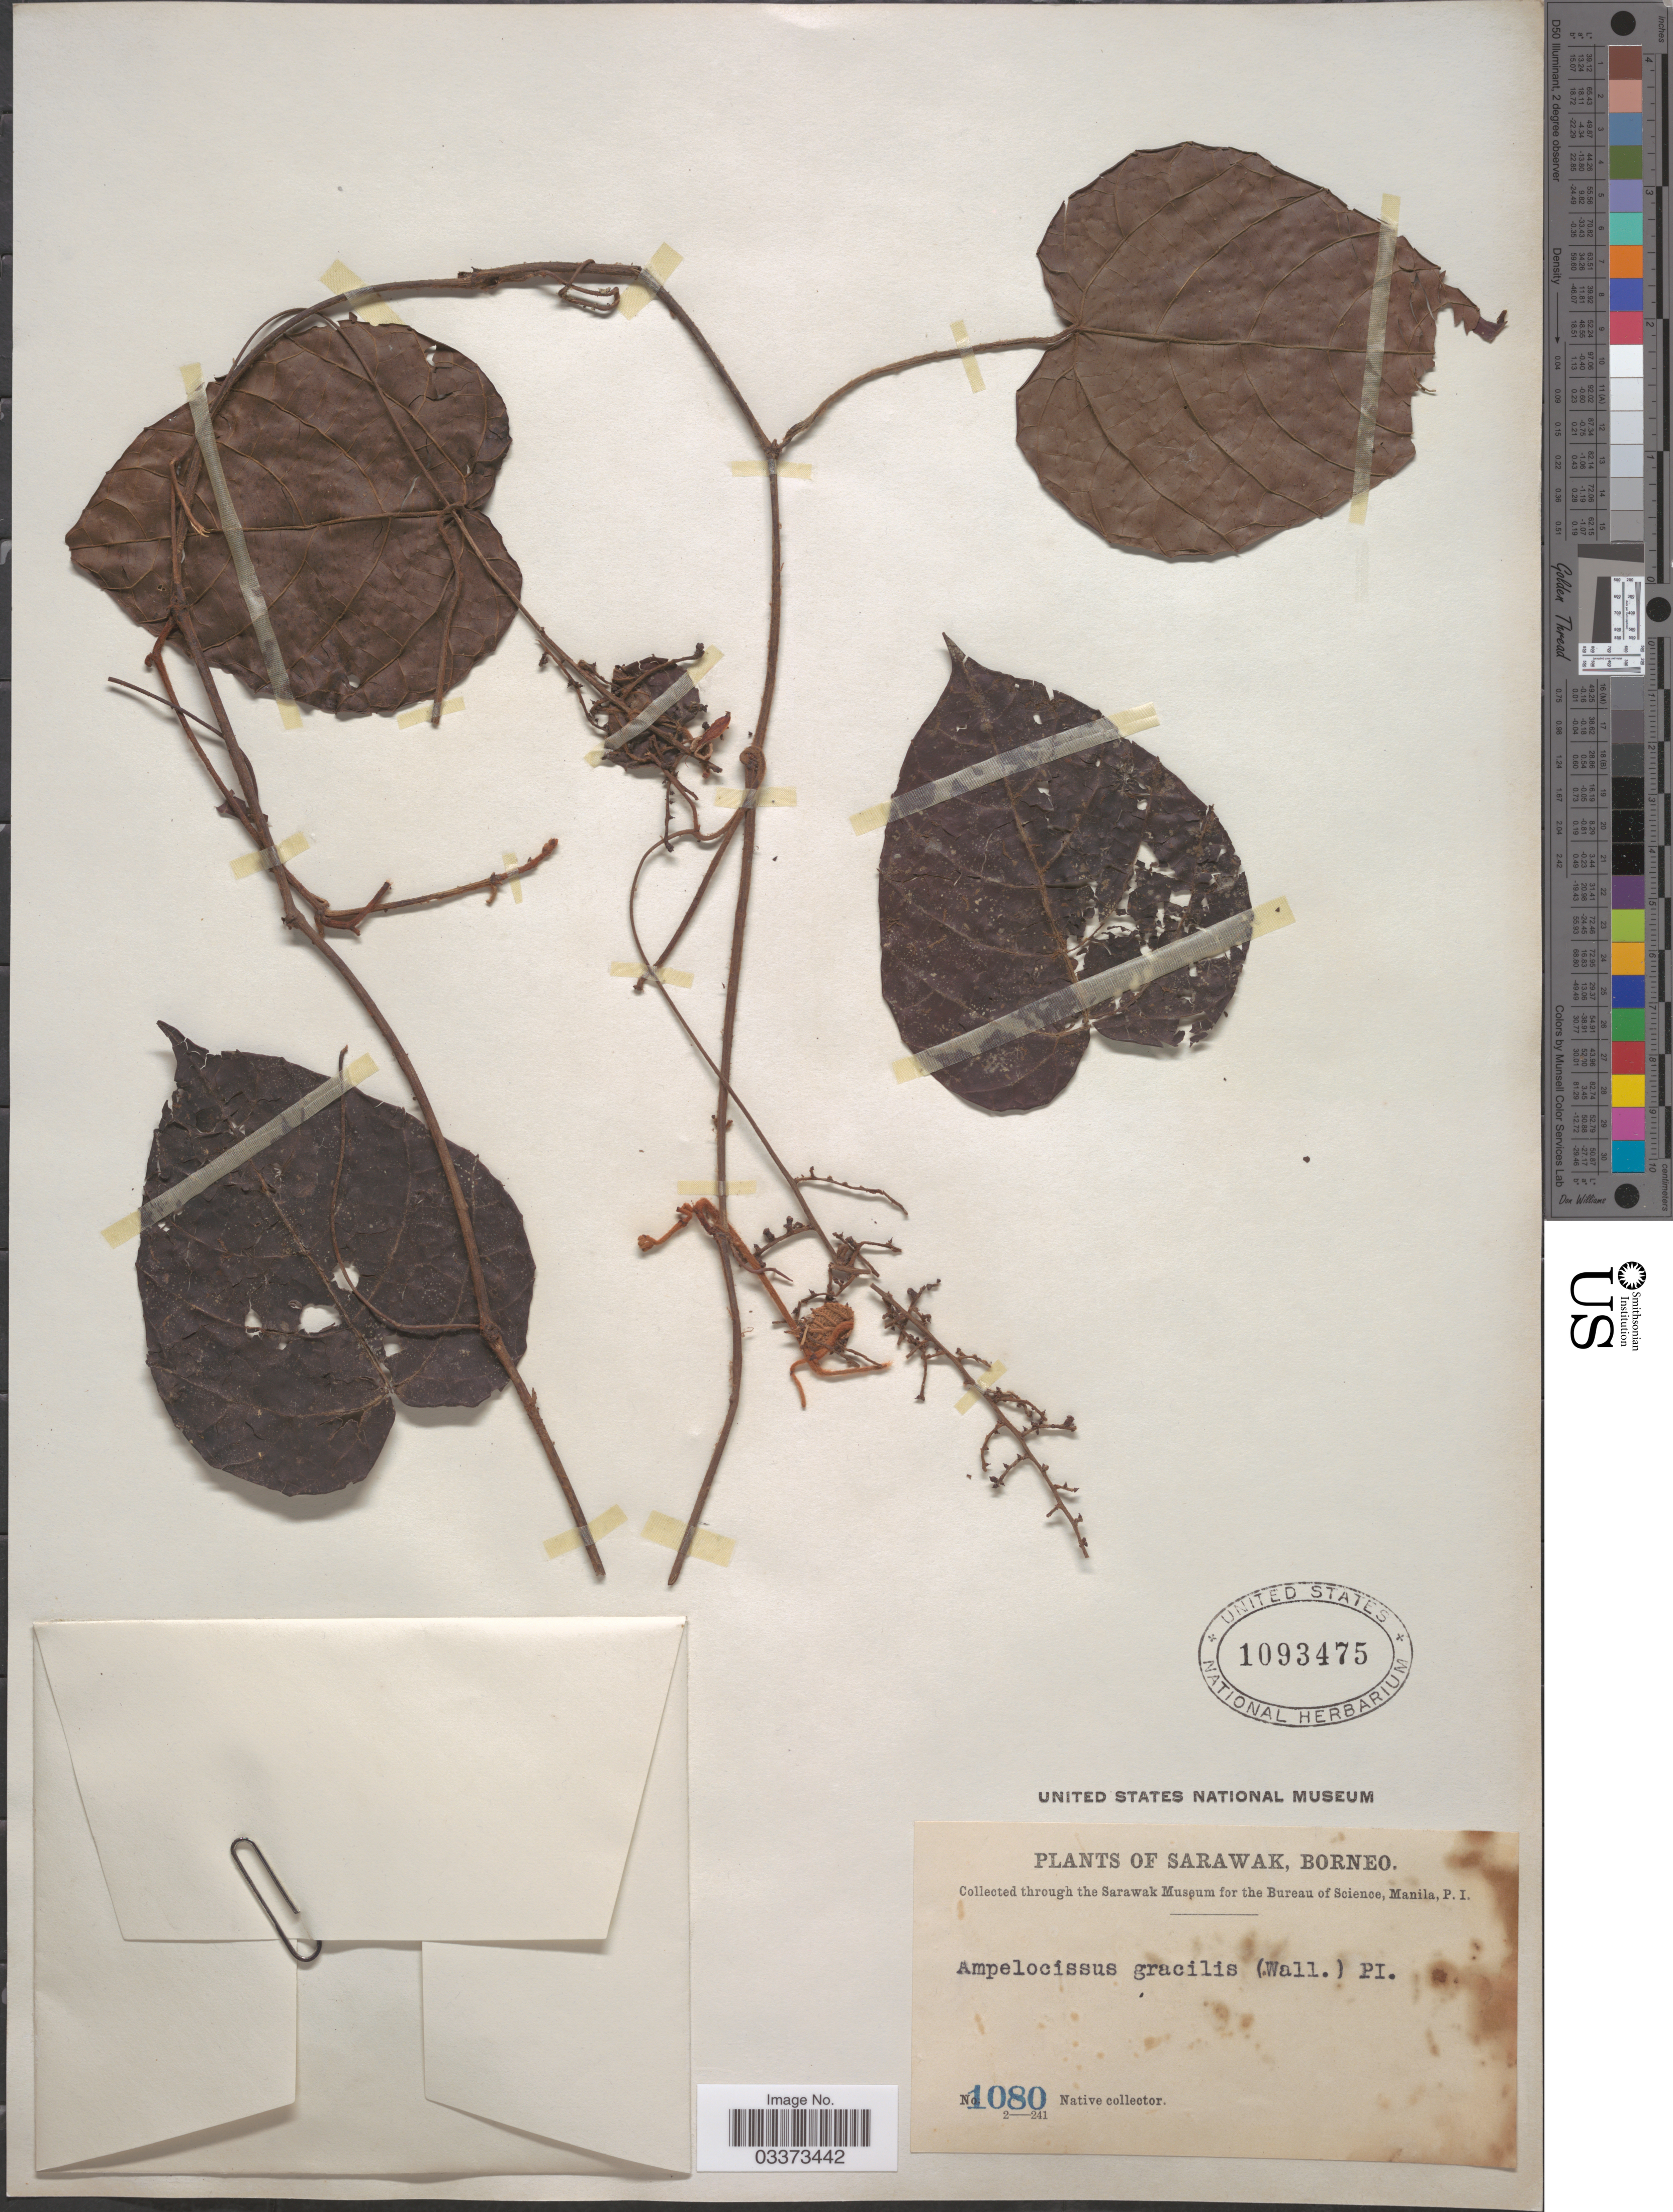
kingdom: Plantae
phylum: Tracheophyta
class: Magnoliopsida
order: Vitales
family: Vitaceae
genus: Ampelocissus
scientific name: Ampelocissus gracilis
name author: Planch.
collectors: Native collector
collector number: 1080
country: Malaysia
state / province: Sarawak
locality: Borneo.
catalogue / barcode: US 1093475